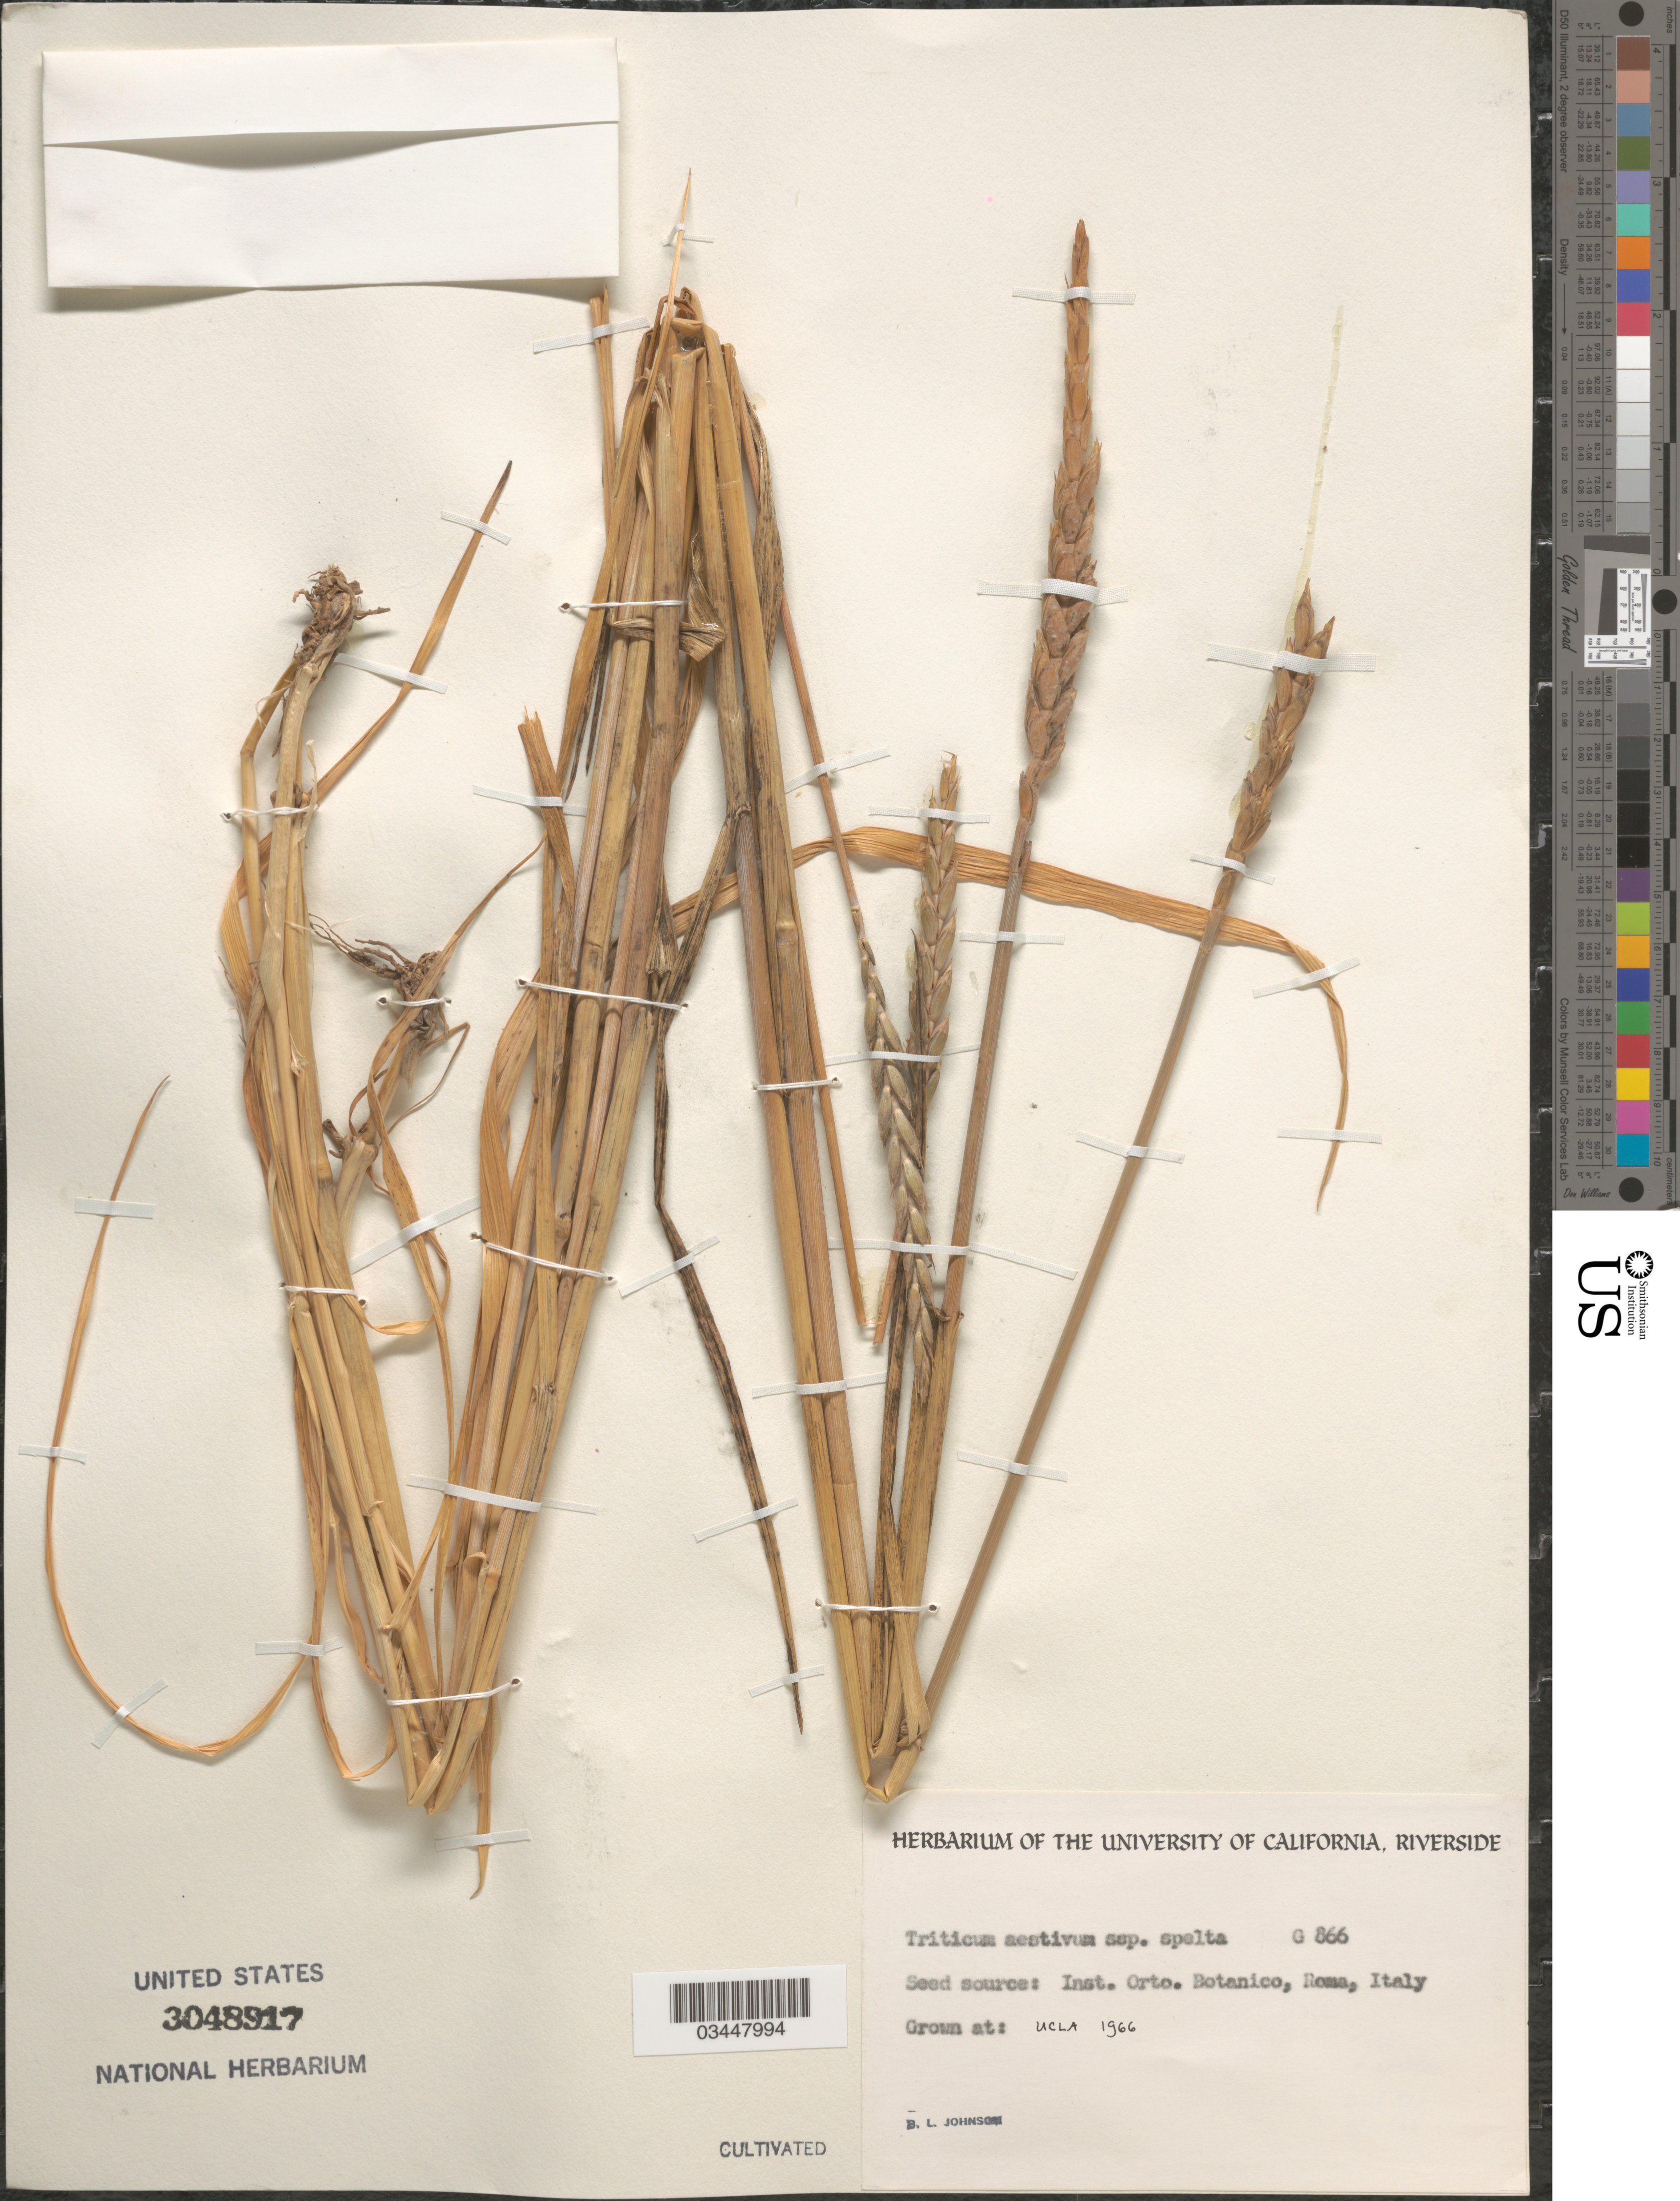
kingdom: Plantae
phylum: Tracheophyta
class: Liliopsida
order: Poales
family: Poaceae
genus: Triticum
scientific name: Triticum aestivum subsp. spelta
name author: (L.) Thell.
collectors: B. Johnson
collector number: G866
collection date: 1966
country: United States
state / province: California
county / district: Los Angeles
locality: UCLA.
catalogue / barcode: US 3048917